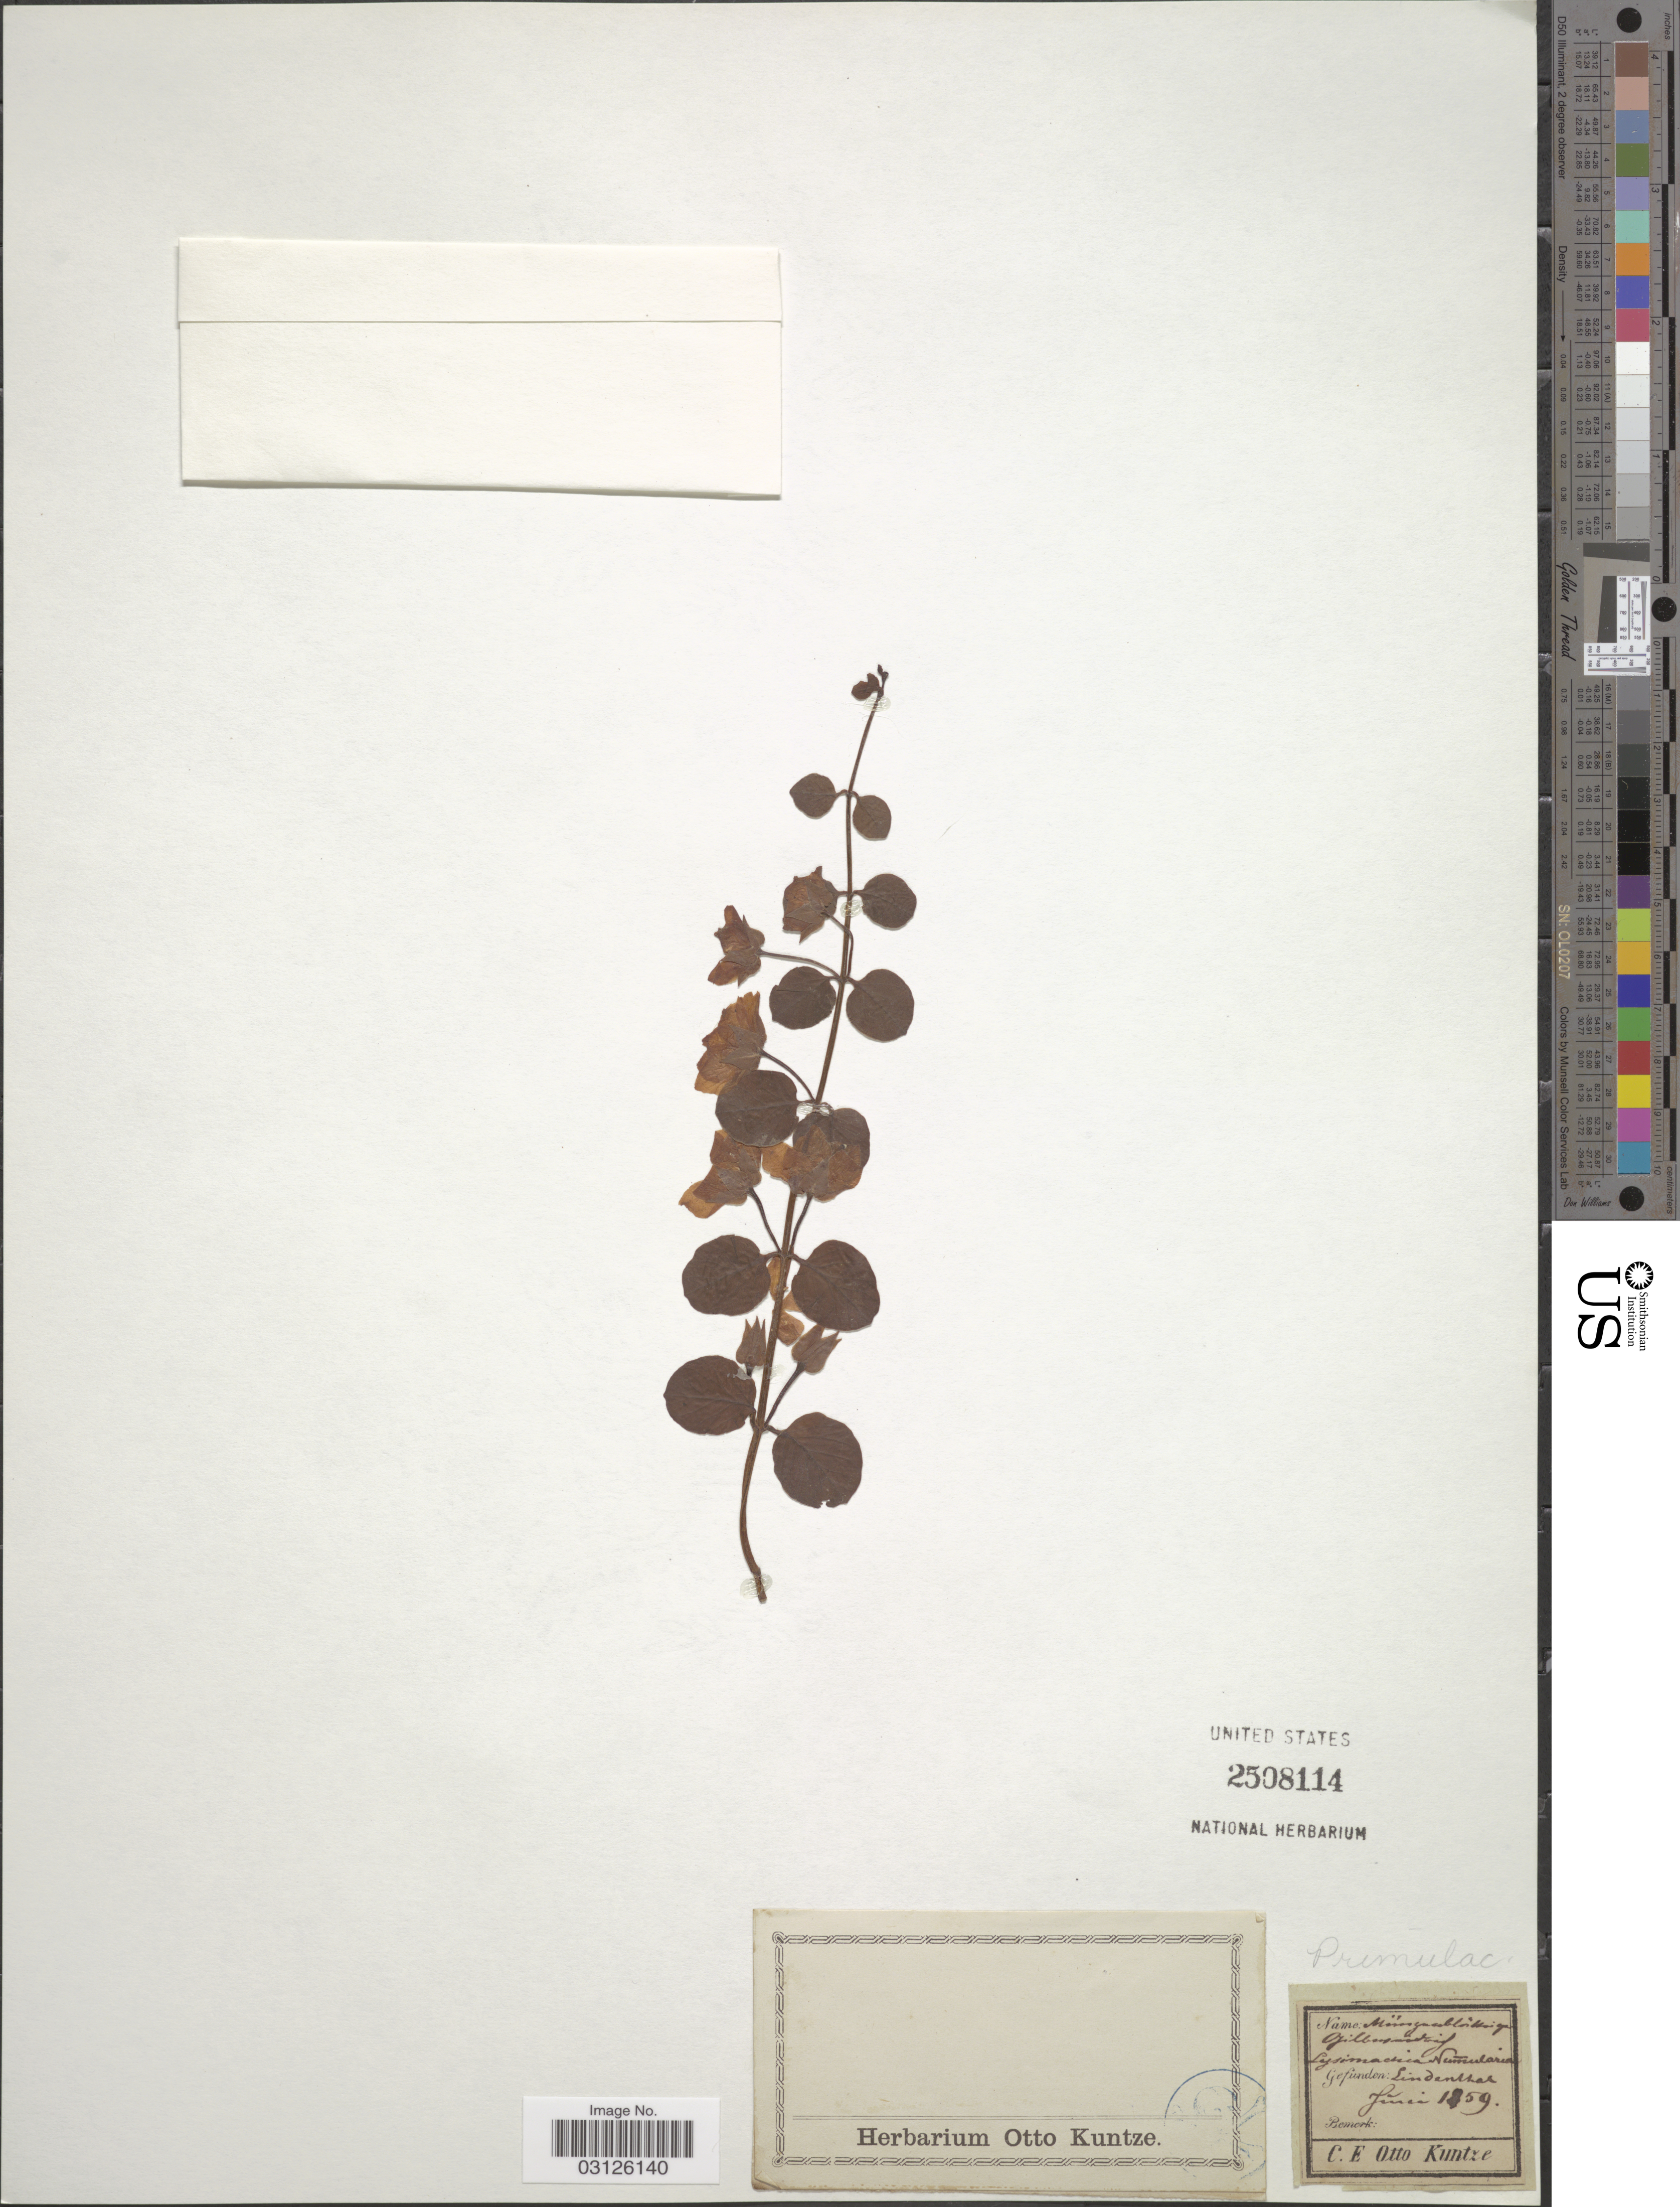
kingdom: Plantae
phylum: Tracheophyta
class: Magnoliopsida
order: Ericales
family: Primulaceae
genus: Lysimachia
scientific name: Lysimachia nummularia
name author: L.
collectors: C.E.O. Kuntze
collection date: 1859-06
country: Germany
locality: Lindenthal.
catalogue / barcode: US 2508114